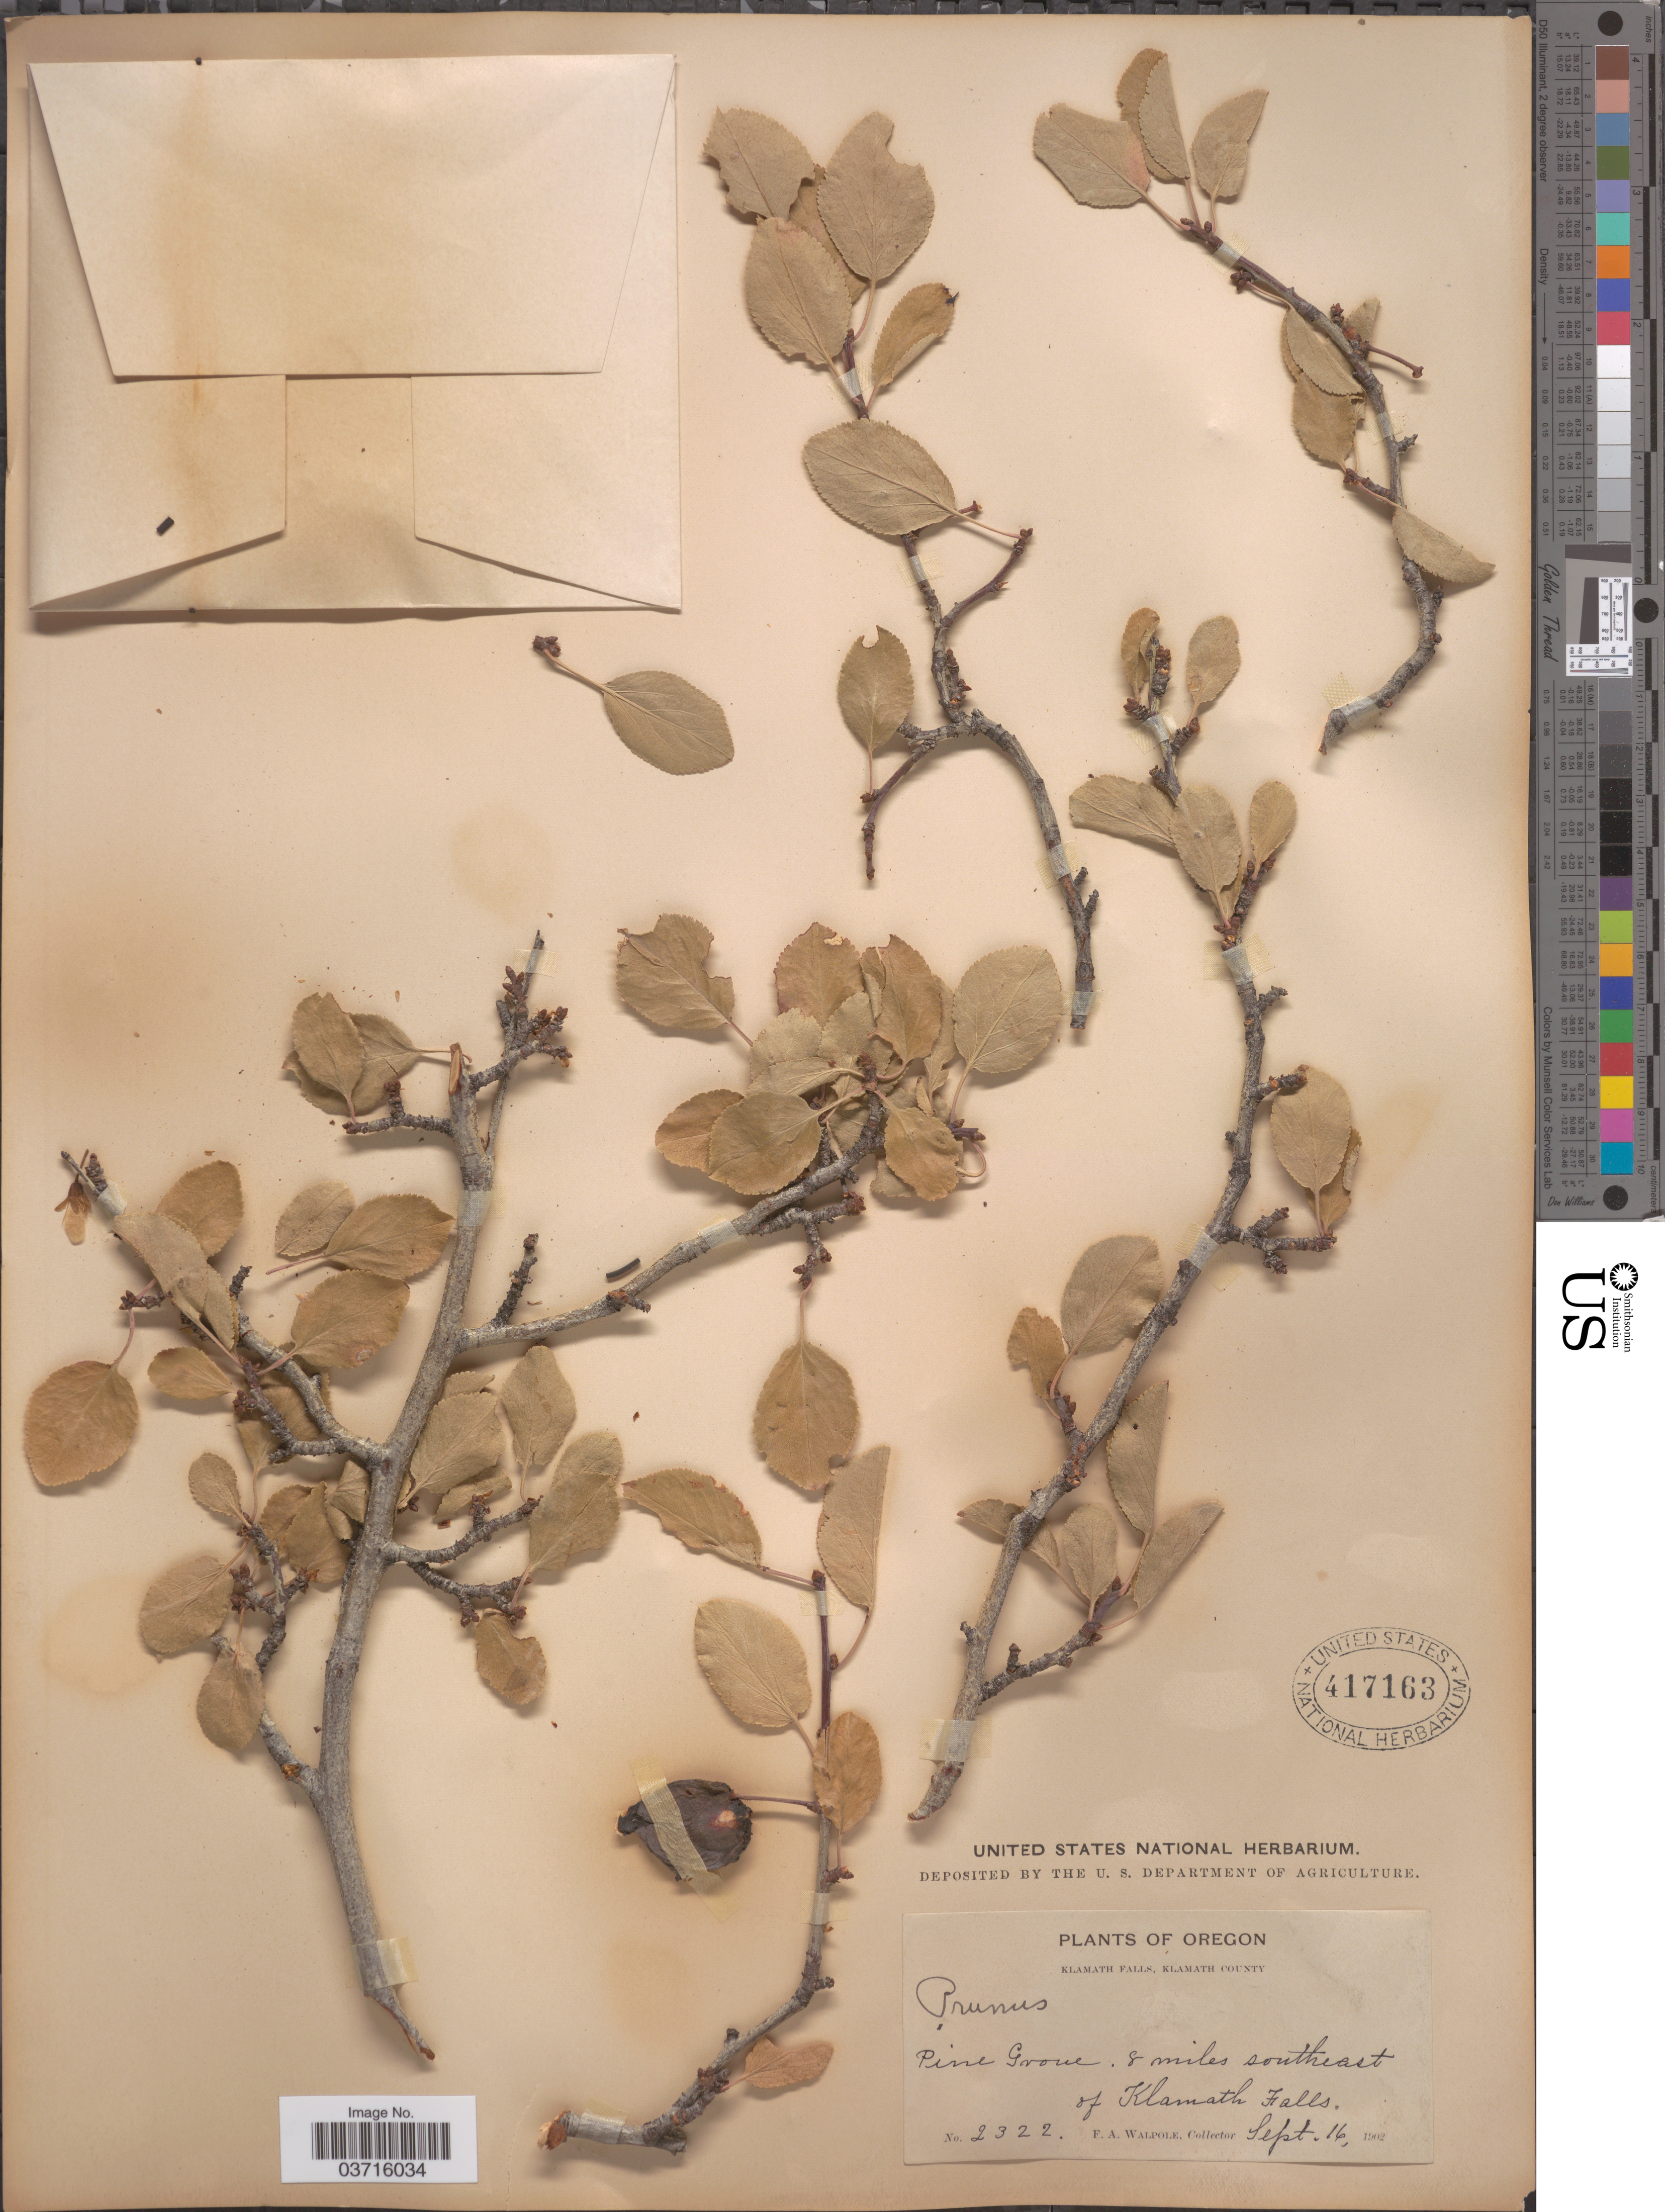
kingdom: Plantae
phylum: Tracheophyta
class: Magnoliopsida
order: Rosales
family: Rosaceae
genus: Prunus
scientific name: Prunus oregana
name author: Greene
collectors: F. Walpole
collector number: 2322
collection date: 1902-09-16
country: United States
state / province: Oregon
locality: Klamath Falls, Klamath County. Pine Grove, 8 miles southeast of Klamath Falls.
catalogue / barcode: US 417163